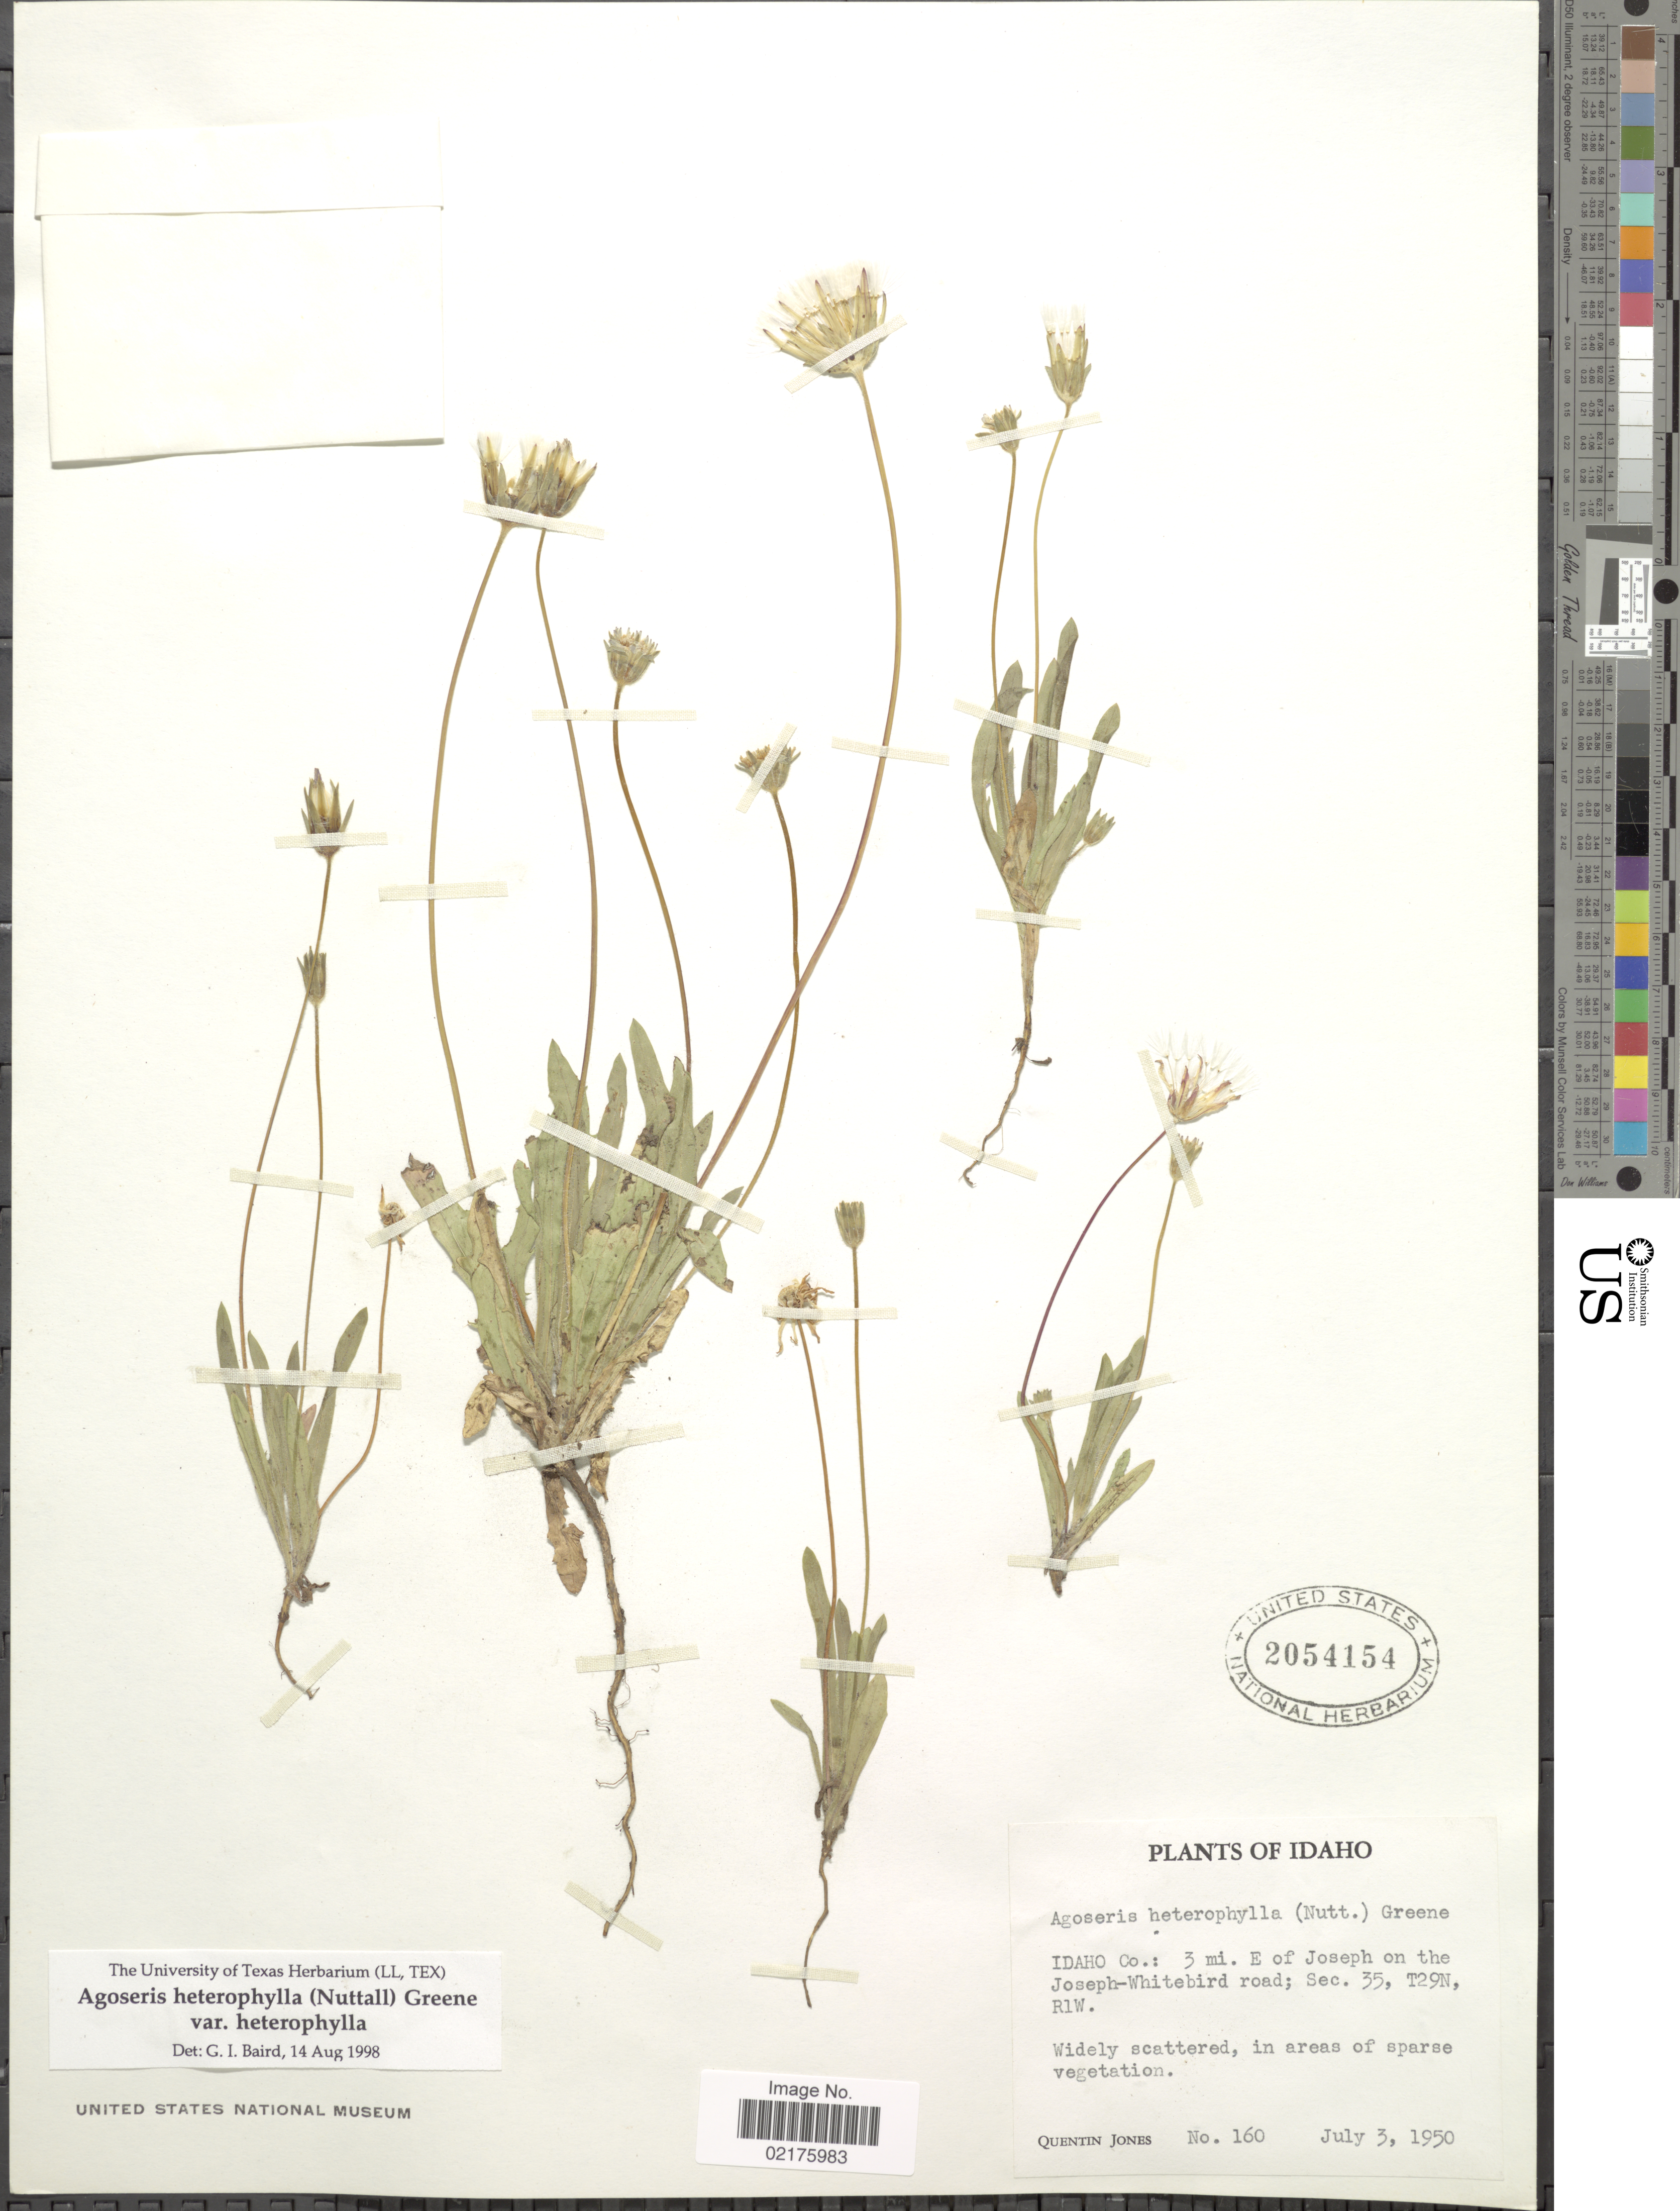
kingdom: Plantae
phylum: Tracheophyta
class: Magnoliopsida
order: Asterales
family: Asteraceae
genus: Agoseris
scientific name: Agoseris heterophylla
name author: (Nutt.) Greene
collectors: Q. Jones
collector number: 160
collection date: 1950-07-03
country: United States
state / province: Idaho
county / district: Idaho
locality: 3 mi. E of Joseph on the Joseph-Whitebird road; Sec. 35, T29N, R1W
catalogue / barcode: US 2054154